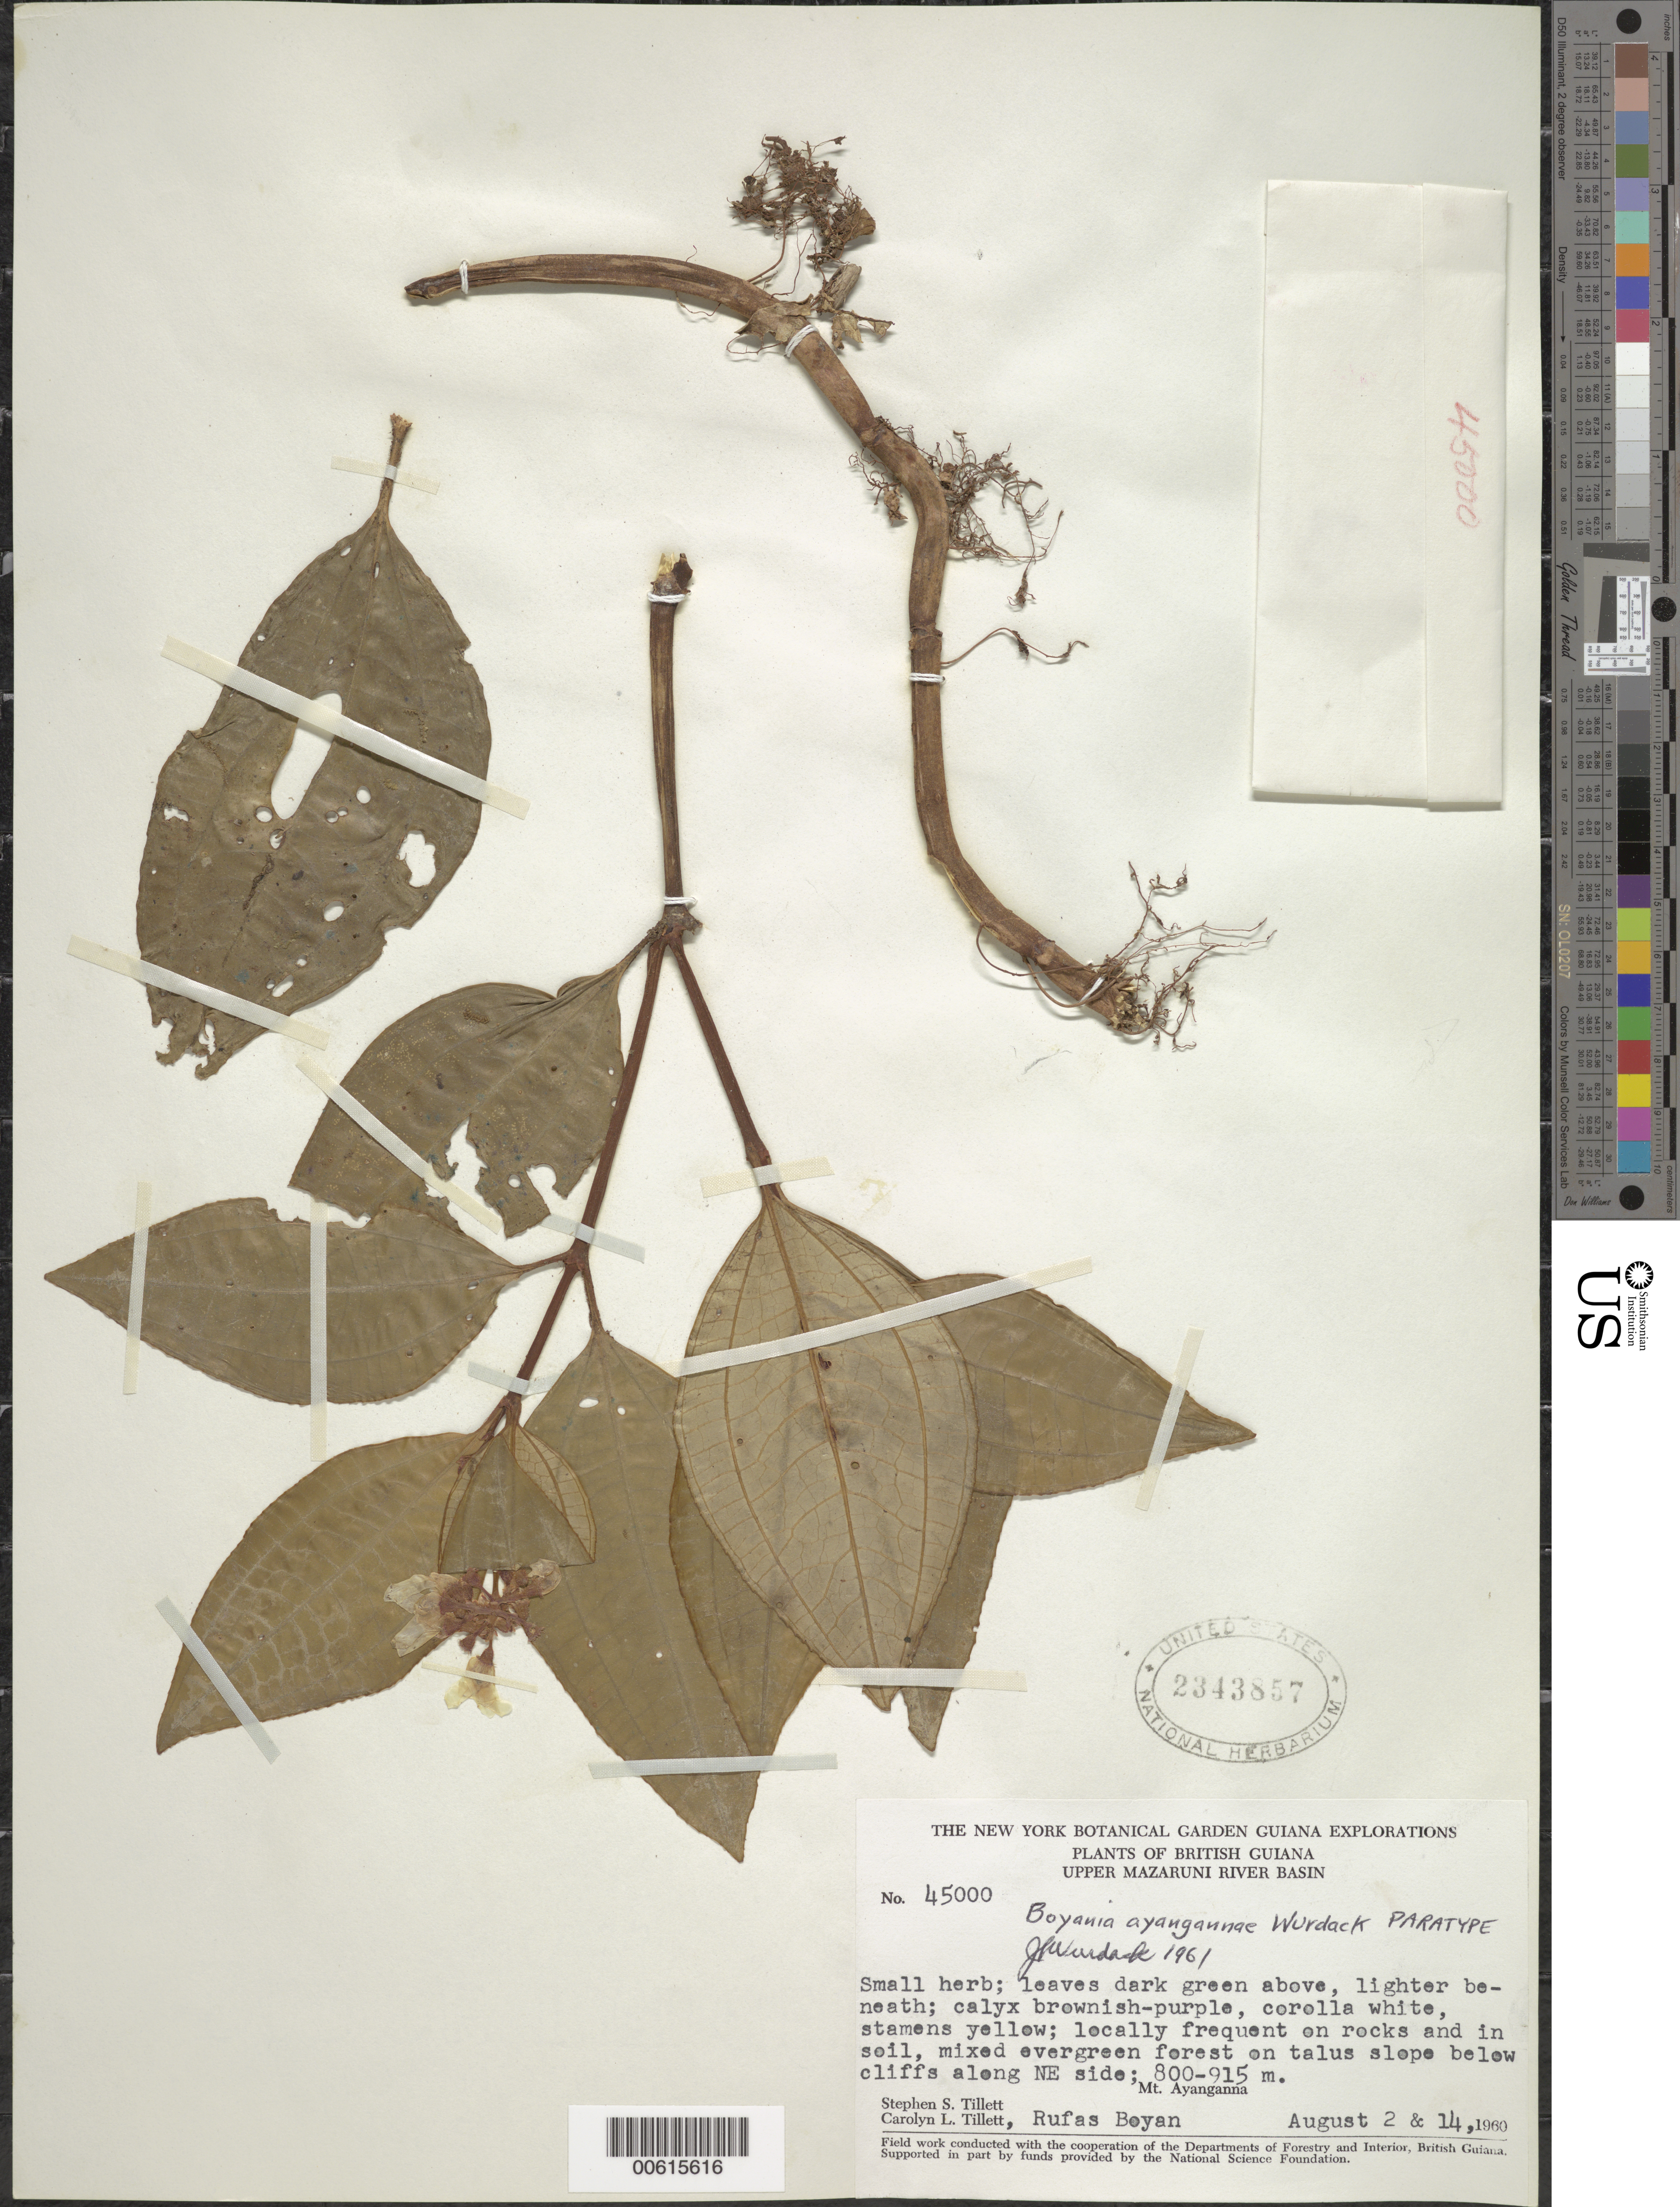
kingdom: Plantae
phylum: Tracheophyta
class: Magnoliopsida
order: Myrtales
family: Melastomataceae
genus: Boyania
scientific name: Boyania ayangannae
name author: Wurdack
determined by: Wurdack, John J., (US), US (UNITED STATES)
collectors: S. S. Tillett, C. L. Tillett & R. Boyan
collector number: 45000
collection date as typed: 2-Aug-60 to 14-Aug-60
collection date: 1960-08-02/1960-08-14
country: Guyana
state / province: Cuyuni-Mazaruni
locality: Mt. Ayanganna, NE side of, Upper Mazaruni R Basin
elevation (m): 800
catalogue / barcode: US 2343857